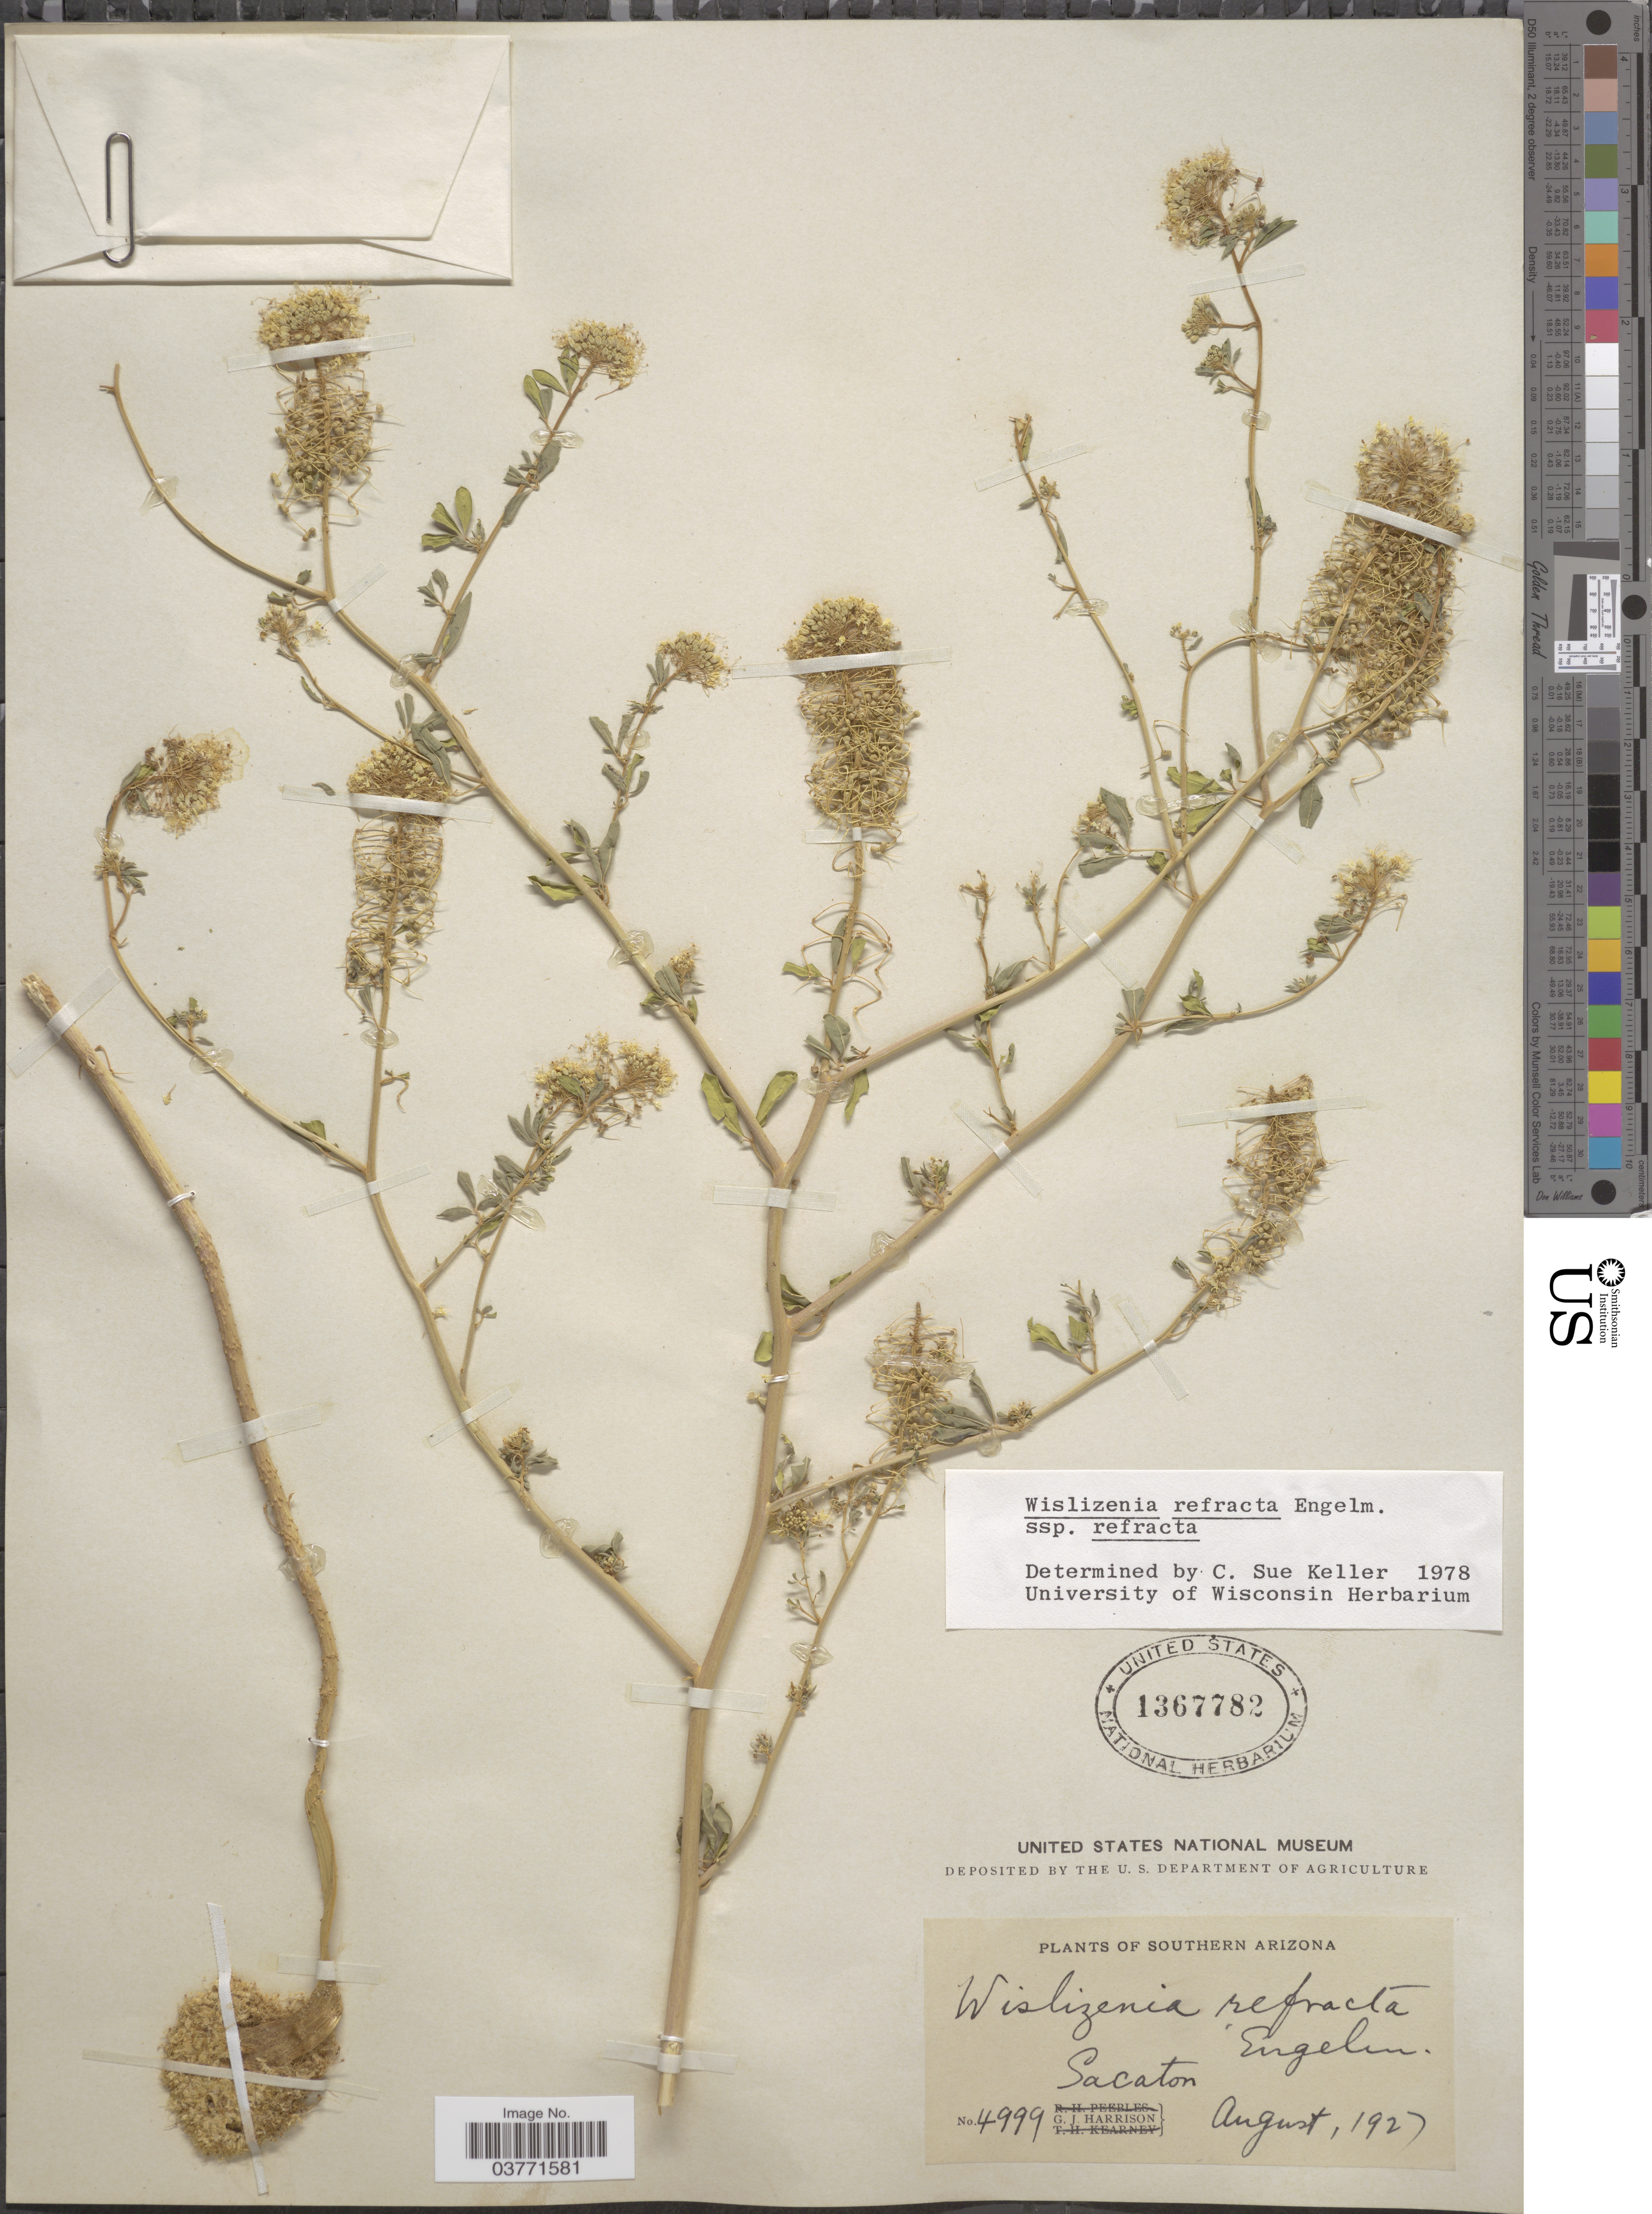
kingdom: Plantae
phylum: Tracheophyta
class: Magnoliopsida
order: Brassicales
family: Cleomaceae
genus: Cleomella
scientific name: Cleomella refracta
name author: (Engelm.) J.C. Hall & Roalson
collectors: G. J. Harrison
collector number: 4999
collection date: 1927-08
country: United States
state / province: Arizona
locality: Southern Arizona. Sacaton.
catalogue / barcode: US 1367782